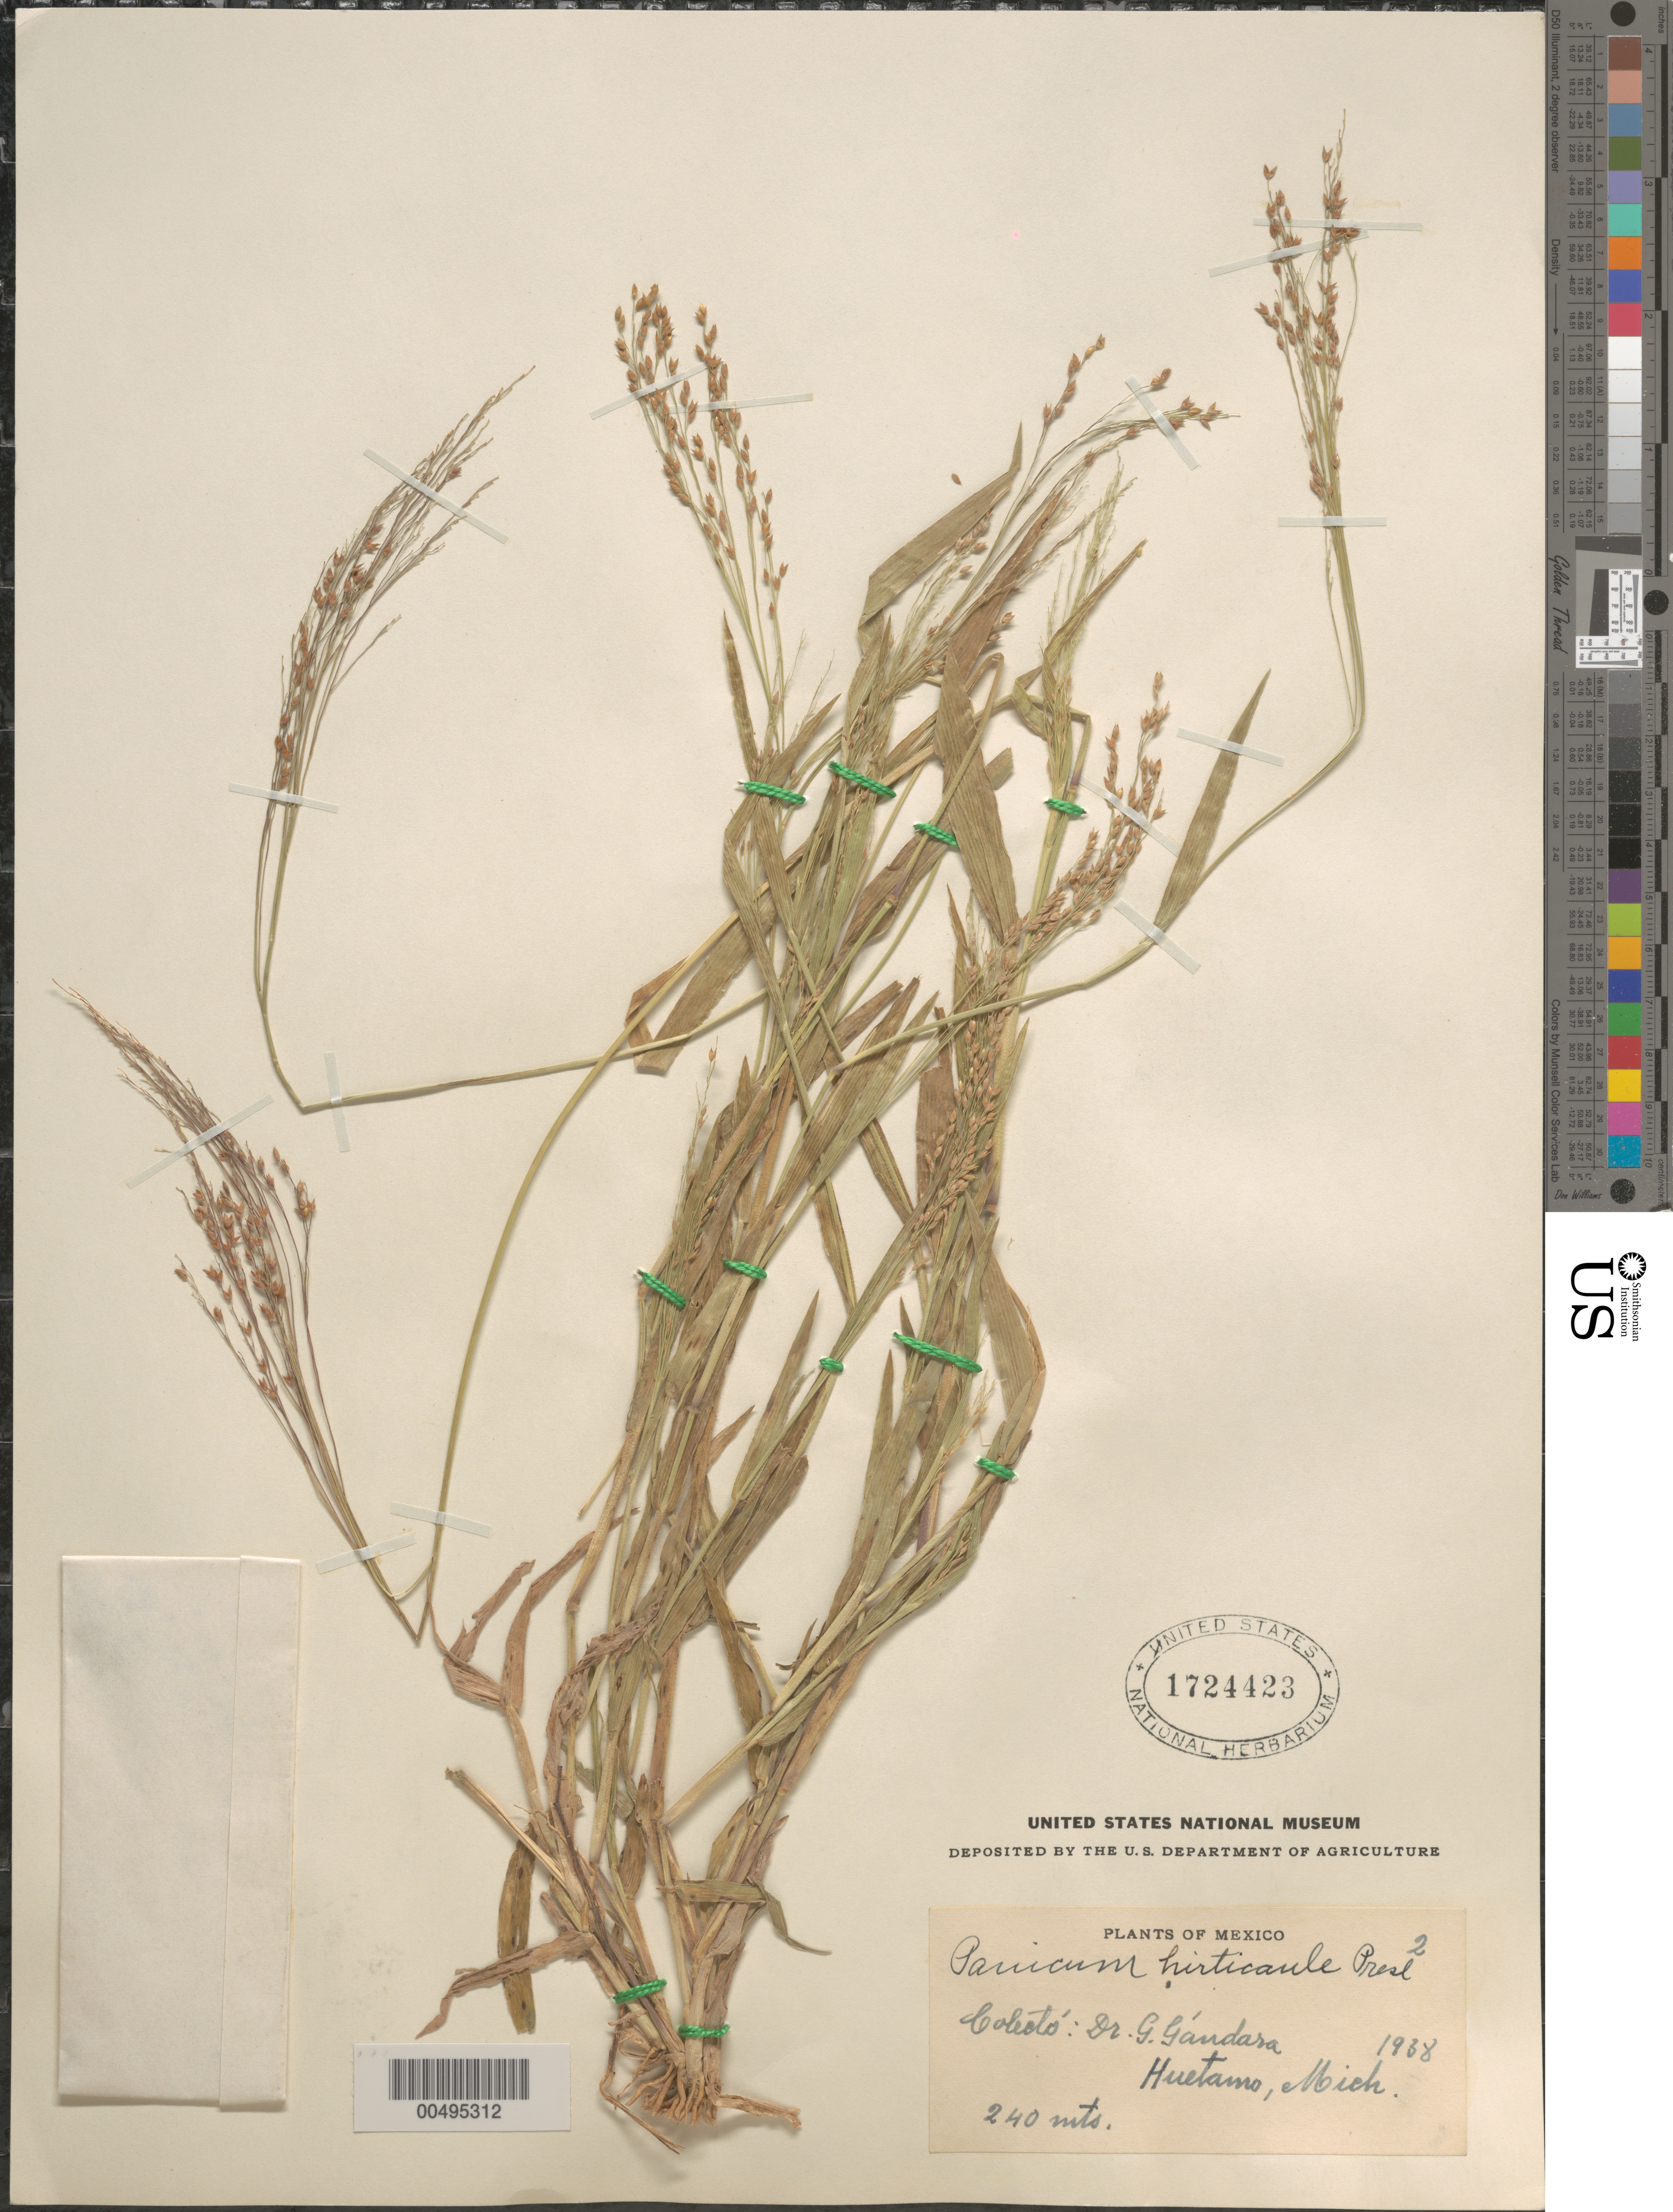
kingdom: Plantae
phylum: Tracheophyta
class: Liliopsida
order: Poales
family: Poaceae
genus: Panicum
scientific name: Panicum hirticaule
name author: J. Presl in C. Presl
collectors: G. G ndara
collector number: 2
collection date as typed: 1938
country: Mexico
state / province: Michoacán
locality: Huetamo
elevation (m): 240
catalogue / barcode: US 1724423